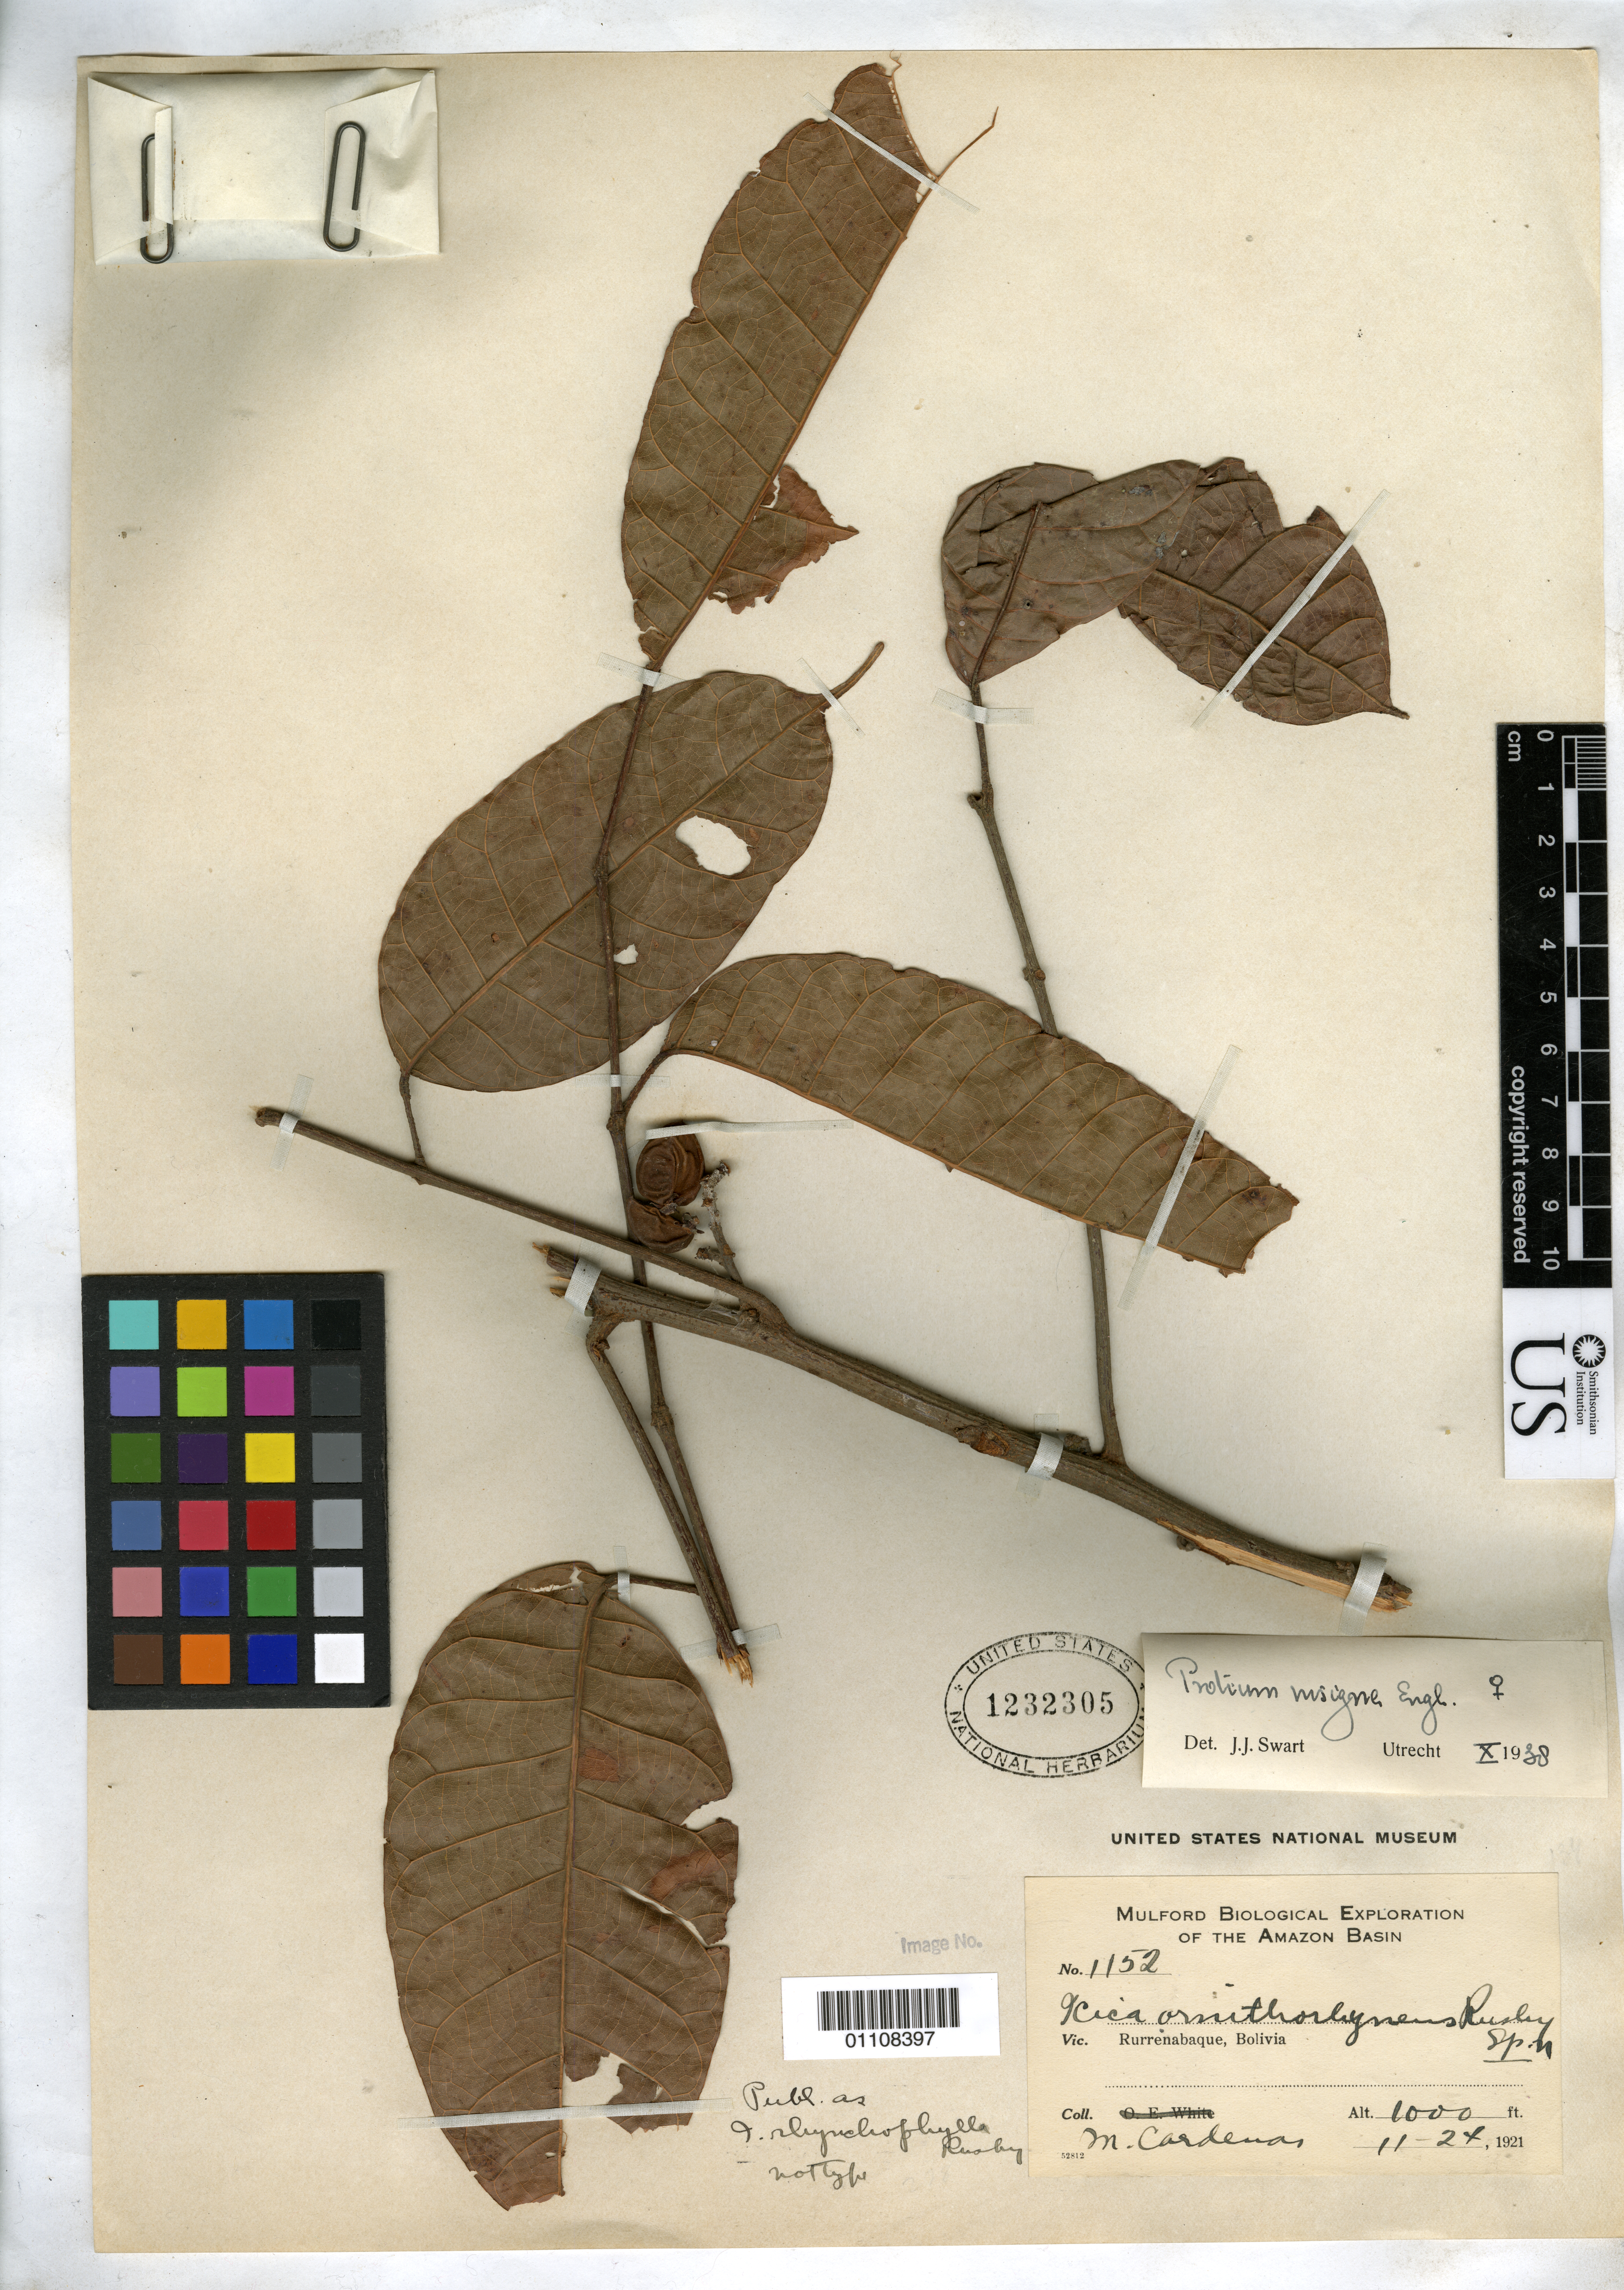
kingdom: Plantae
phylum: Tracheophyta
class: Magnoliopsida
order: Sapindales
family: Burseraceae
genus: Icica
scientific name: Icica rhynchophylla Rusby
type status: Syntype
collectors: M. Cárdenas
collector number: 1152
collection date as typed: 11-24-1921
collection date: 1921-11-24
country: Bolivia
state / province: Beni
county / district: José Ballivián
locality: Rurrenabaque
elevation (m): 305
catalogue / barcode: US 1232305